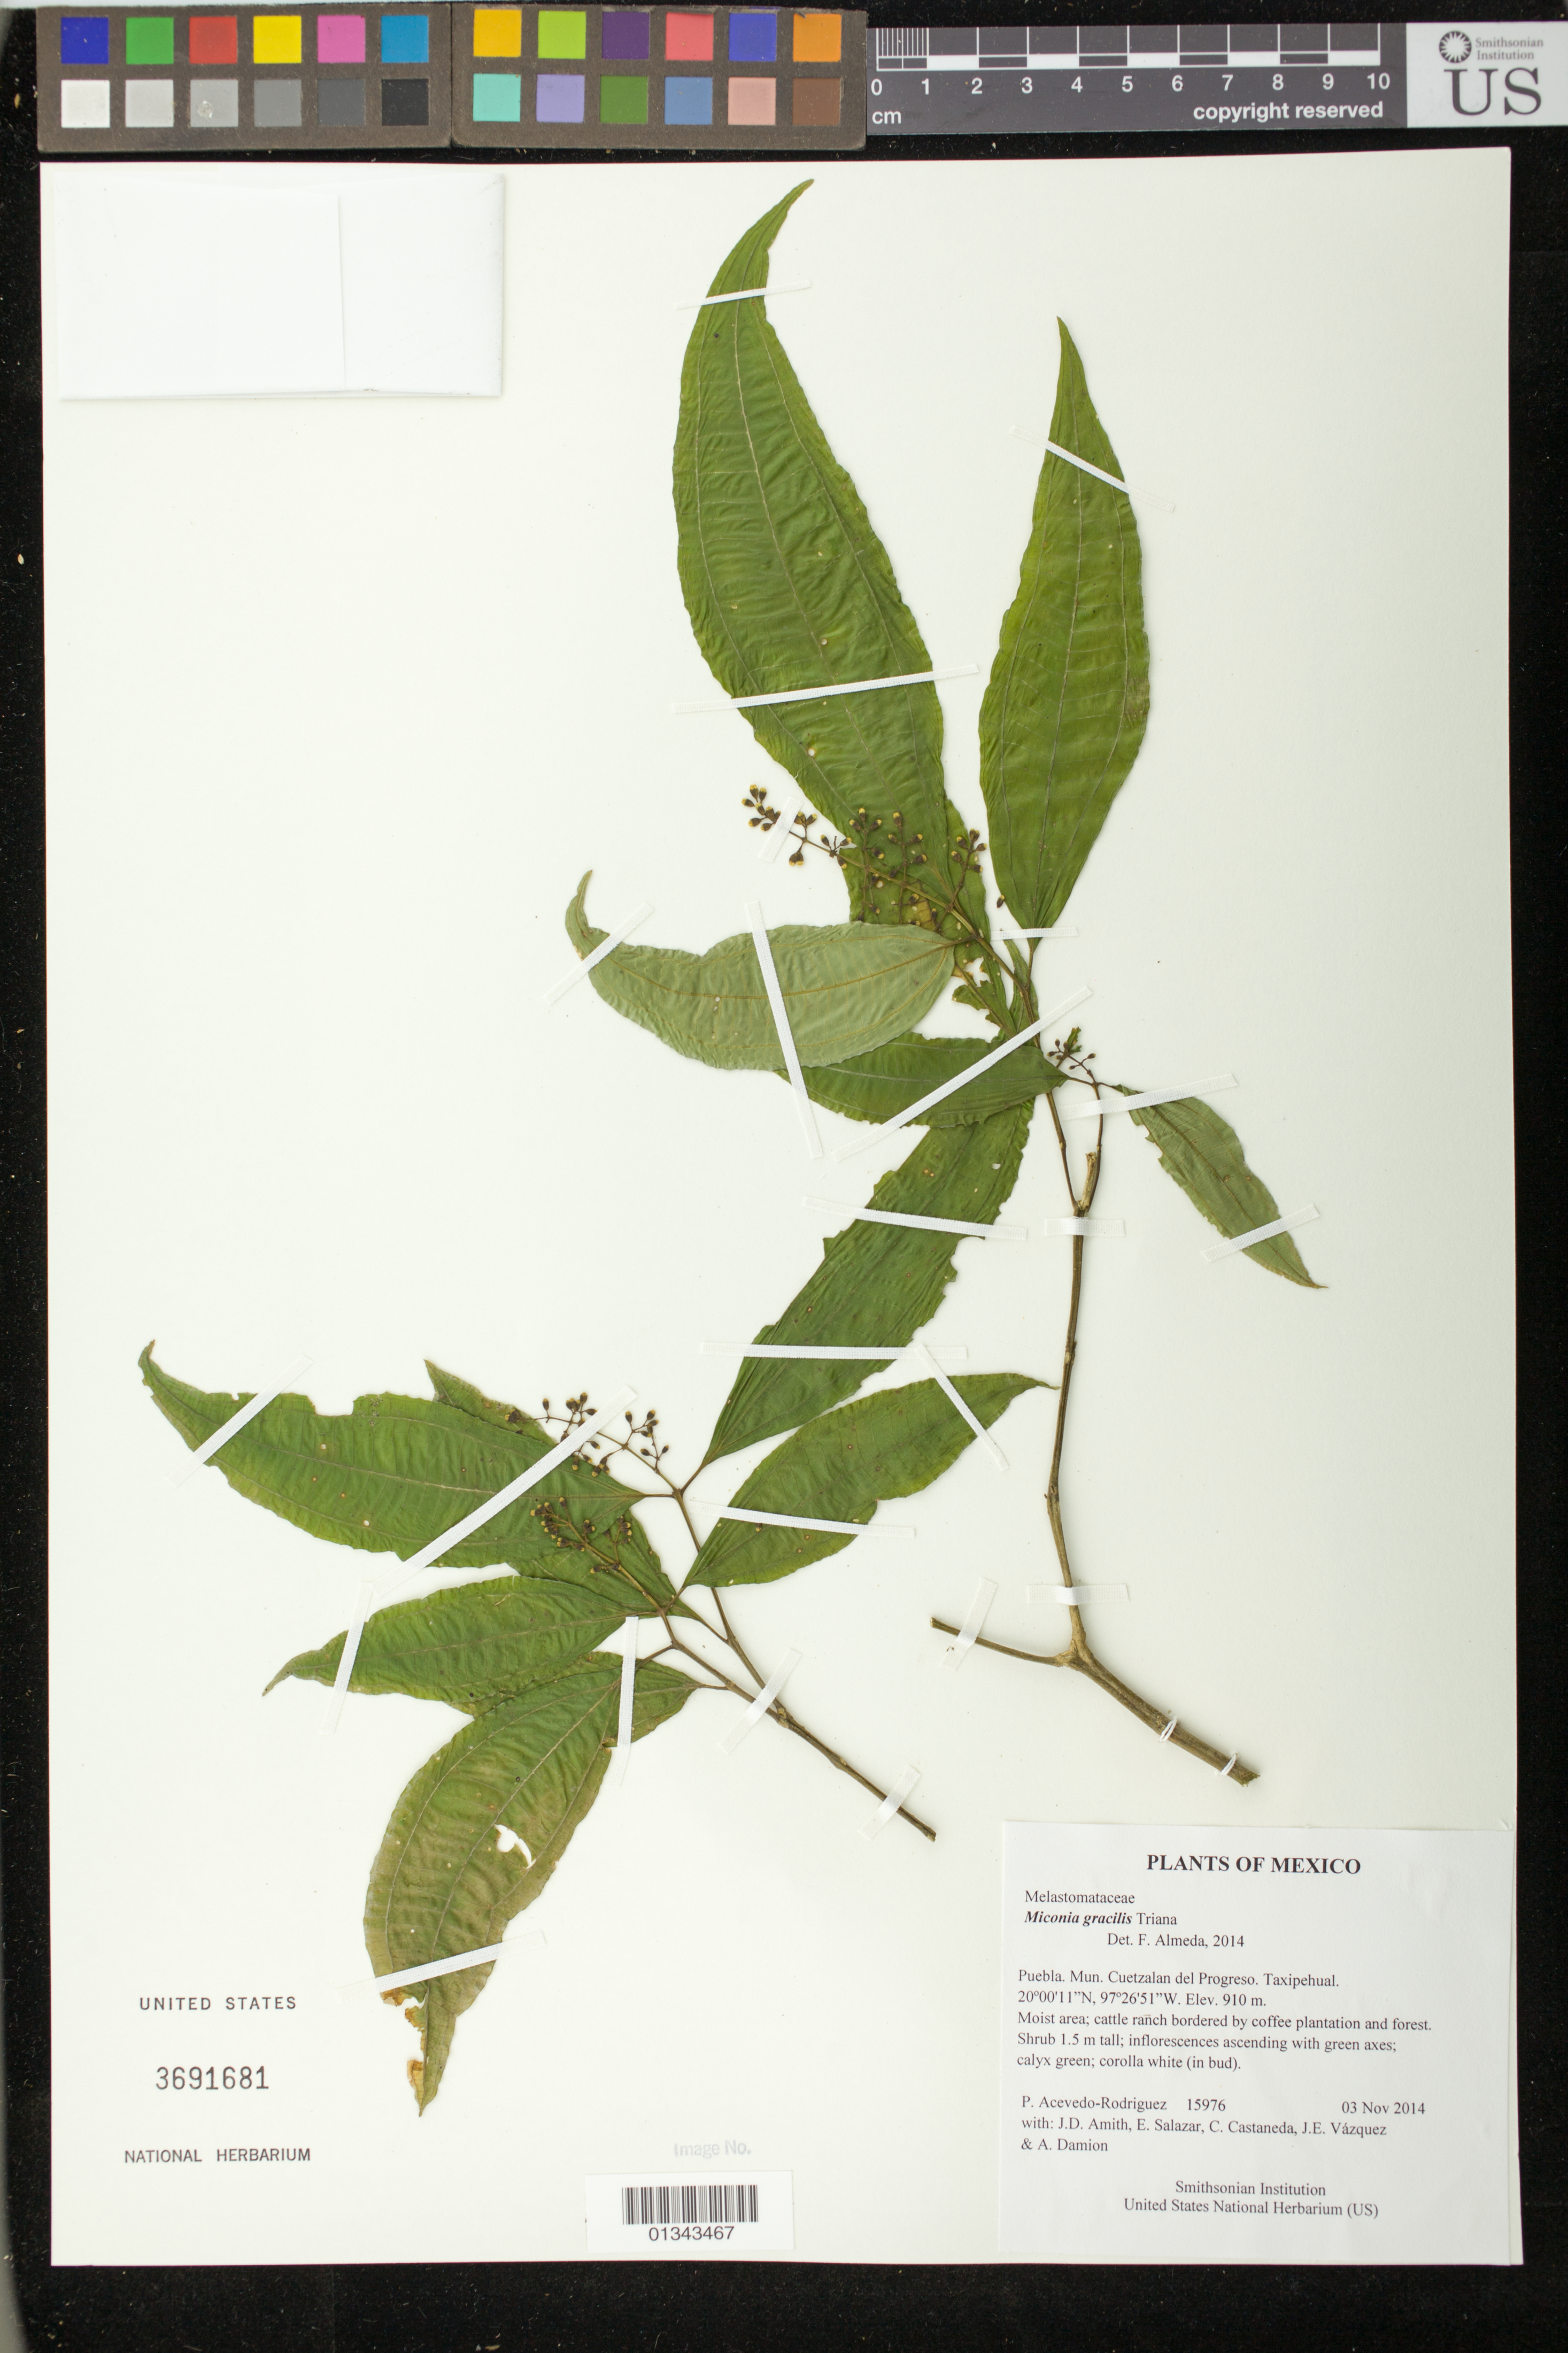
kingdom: Plantae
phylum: Tracheophyta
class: Magnoliopsida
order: Myrtales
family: Melastomataceae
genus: Miconia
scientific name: Miconia gracilis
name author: Triana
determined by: Almeda, F.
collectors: P. Acevedo-Rodr., J. D. Amith, E. Salazar, C. Castaneda, J. E. Vázquez & A. Damion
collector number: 15976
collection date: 2014-11-03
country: Mexico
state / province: Puebla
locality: Mun. Cuetzalan del Progreso. Taxipehual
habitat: Moist area; cattle ranch bordered with coffee plant. and forest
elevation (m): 910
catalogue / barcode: US 3691681